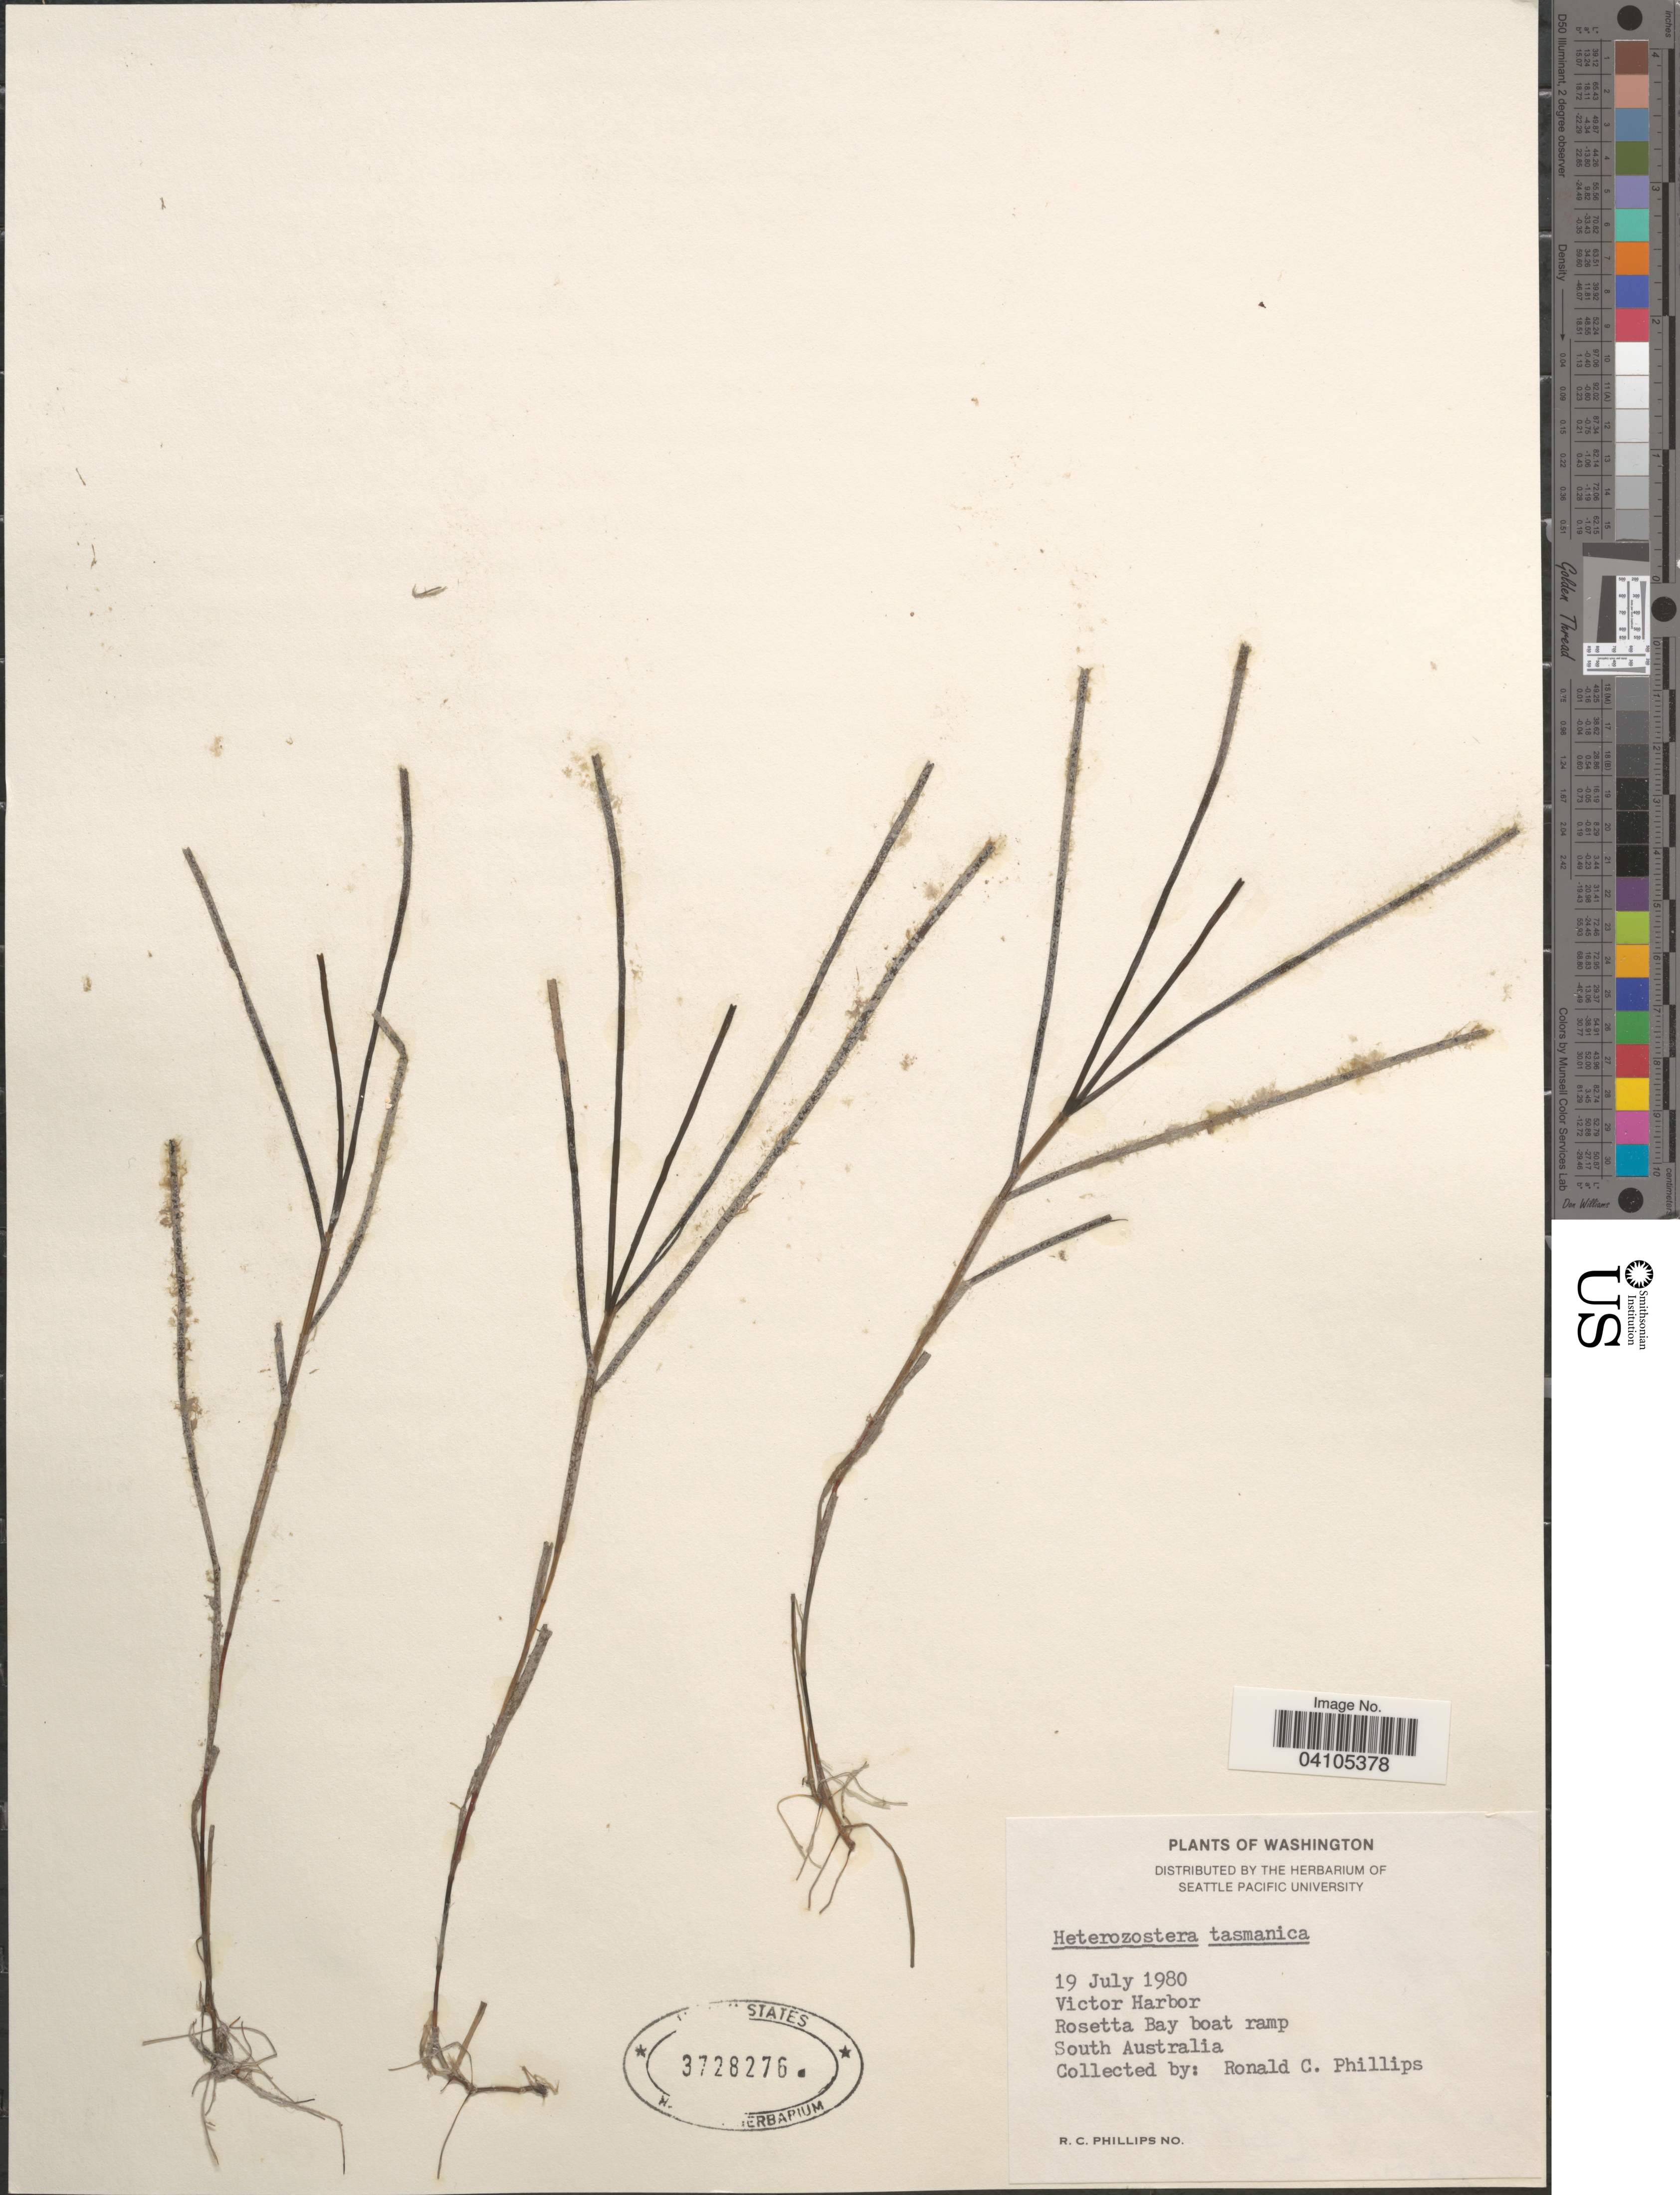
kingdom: Plantae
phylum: Tracheophyta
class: Liliopsida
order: Alismatales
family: Zosteraceae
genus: Heterozostera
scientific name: Heterozostera tasmanica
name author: (Martens ex Aschers.) Hartog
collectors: R. C. Phillips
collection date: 1980-07-19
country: Australia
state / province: South Australia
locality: Victor Harbor. Rosetta Bay boat ramp.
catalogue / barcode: US 3728276